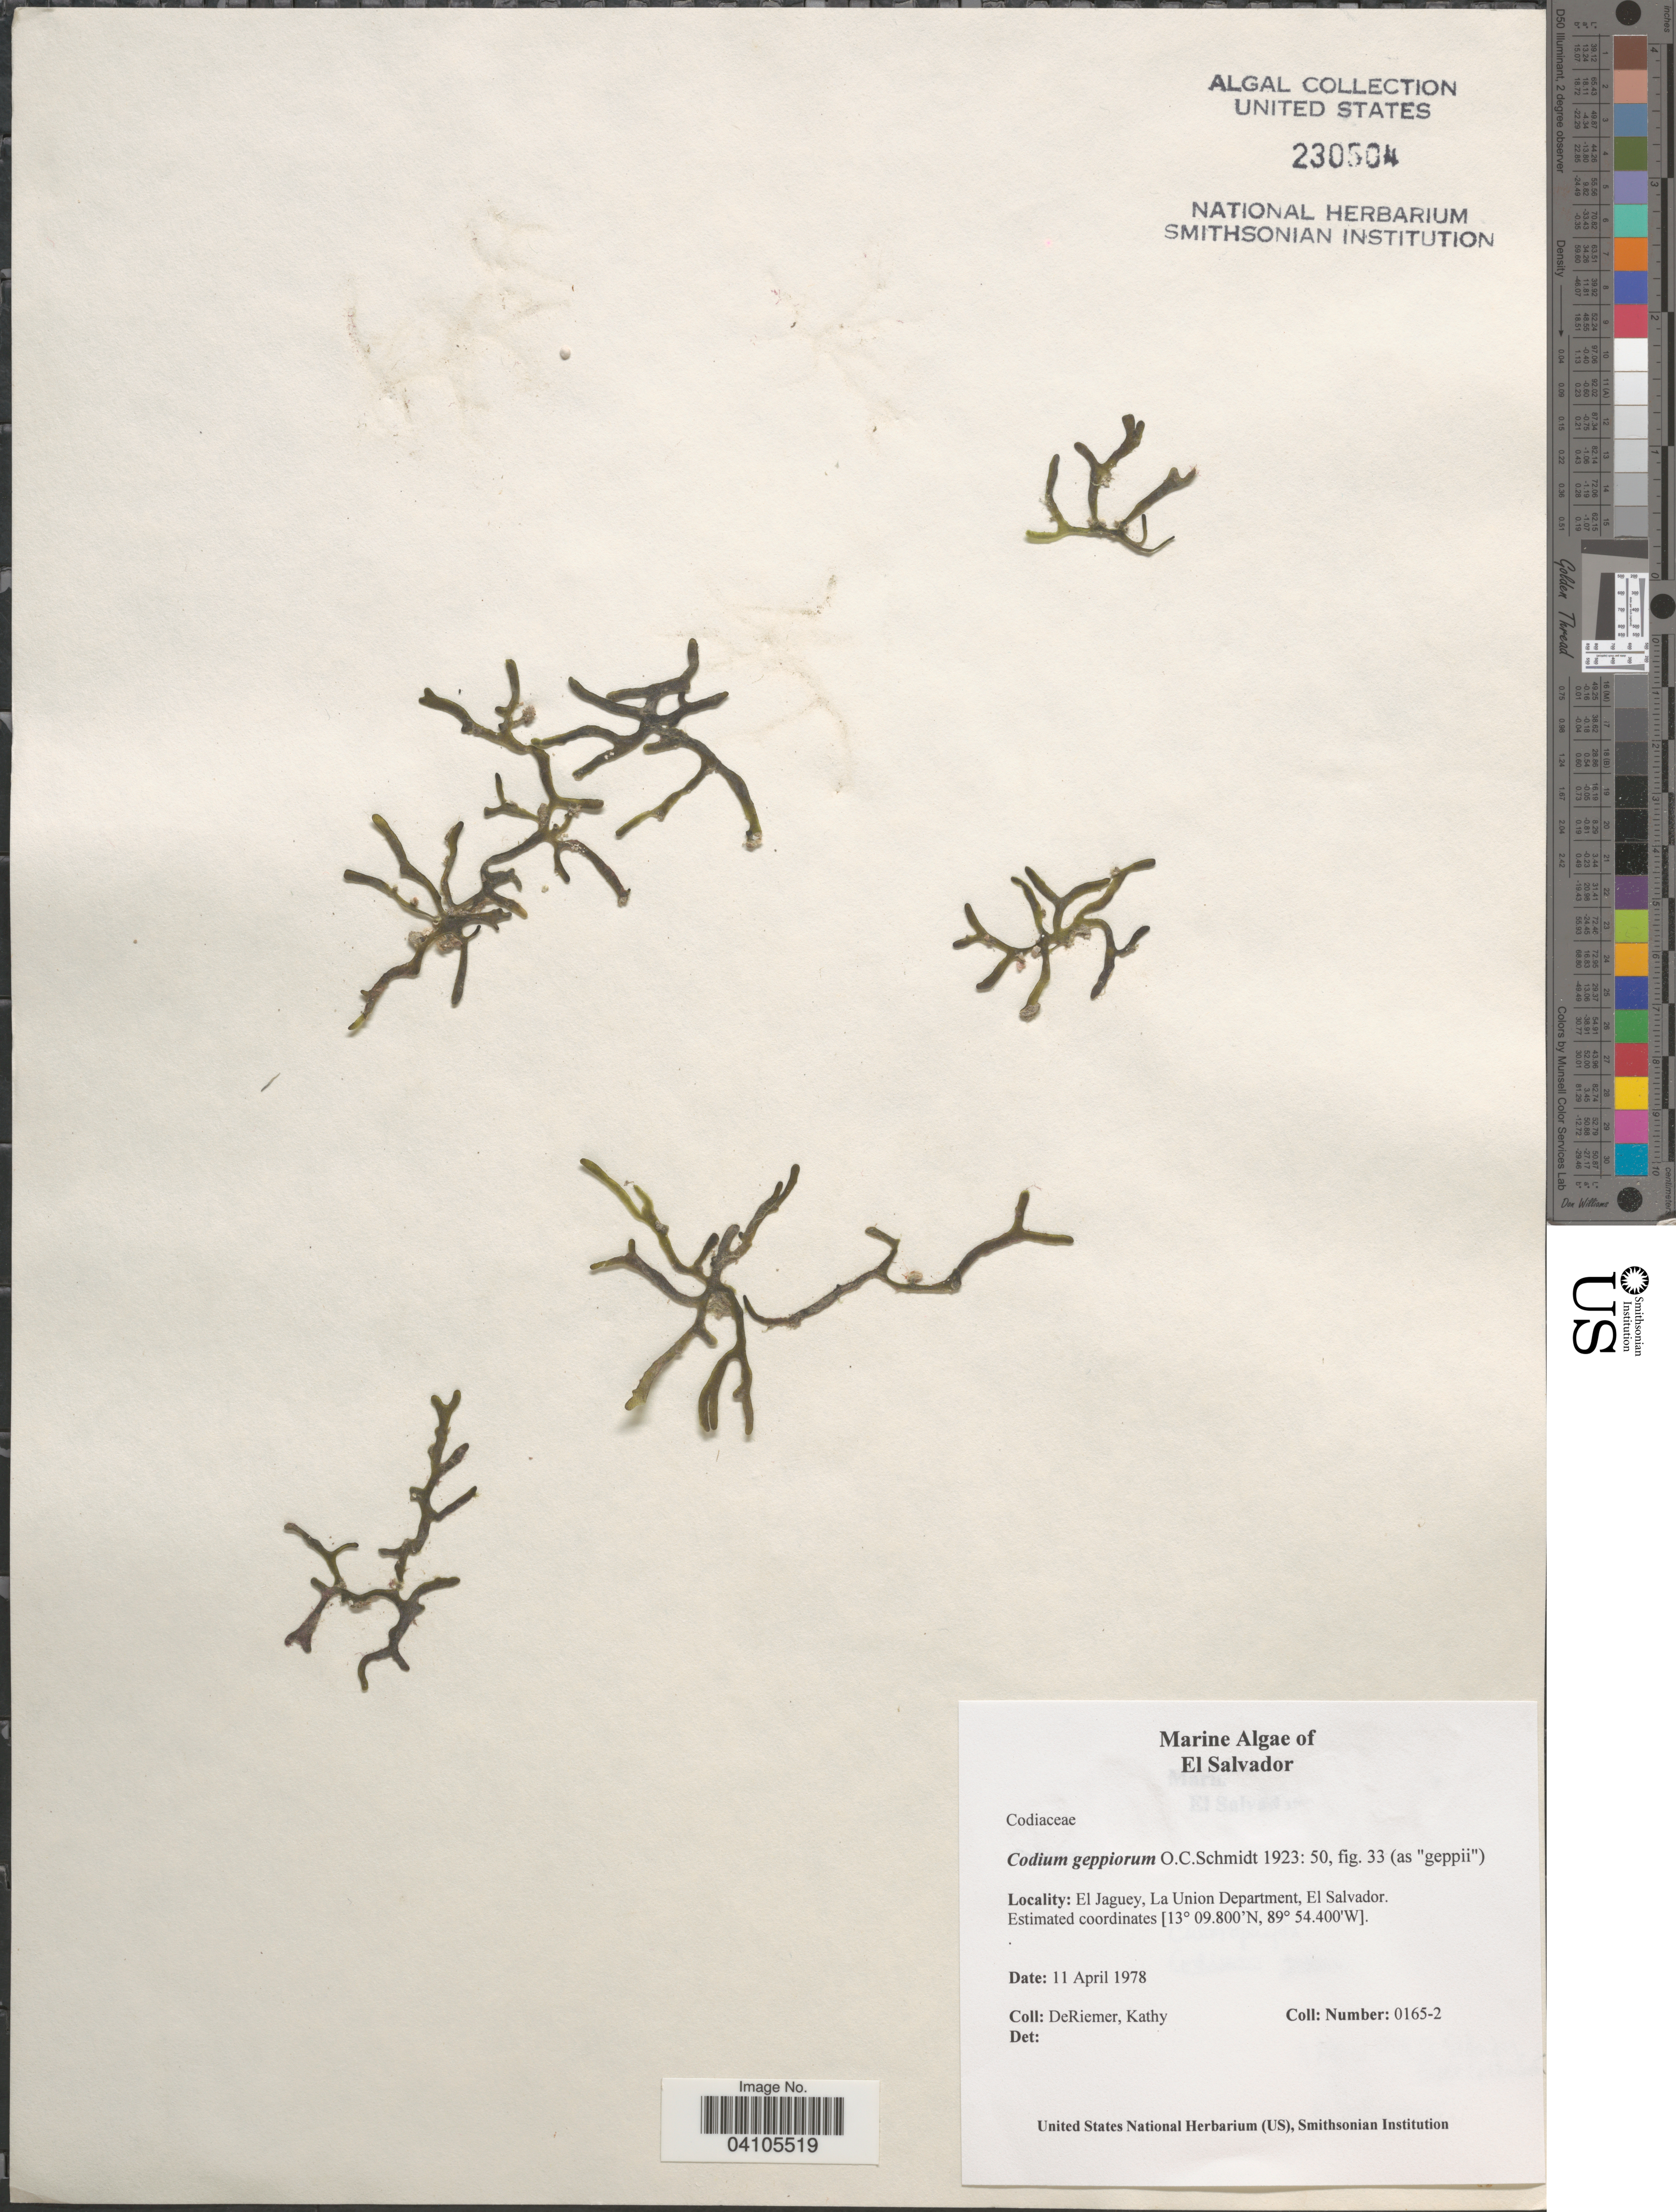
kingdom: Plantae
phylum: Chlorophyta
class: Ulvophyceae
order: Bryopsidales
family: Codiaceae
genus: Codium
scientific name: Codium geppiorum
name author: O.C. Schmidt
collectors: K. DeRiemer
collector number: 0165-2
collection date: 1978-04-11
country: El Salvador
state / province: La Union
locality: El Jaguey, La Union Department.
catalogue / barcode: US 230504